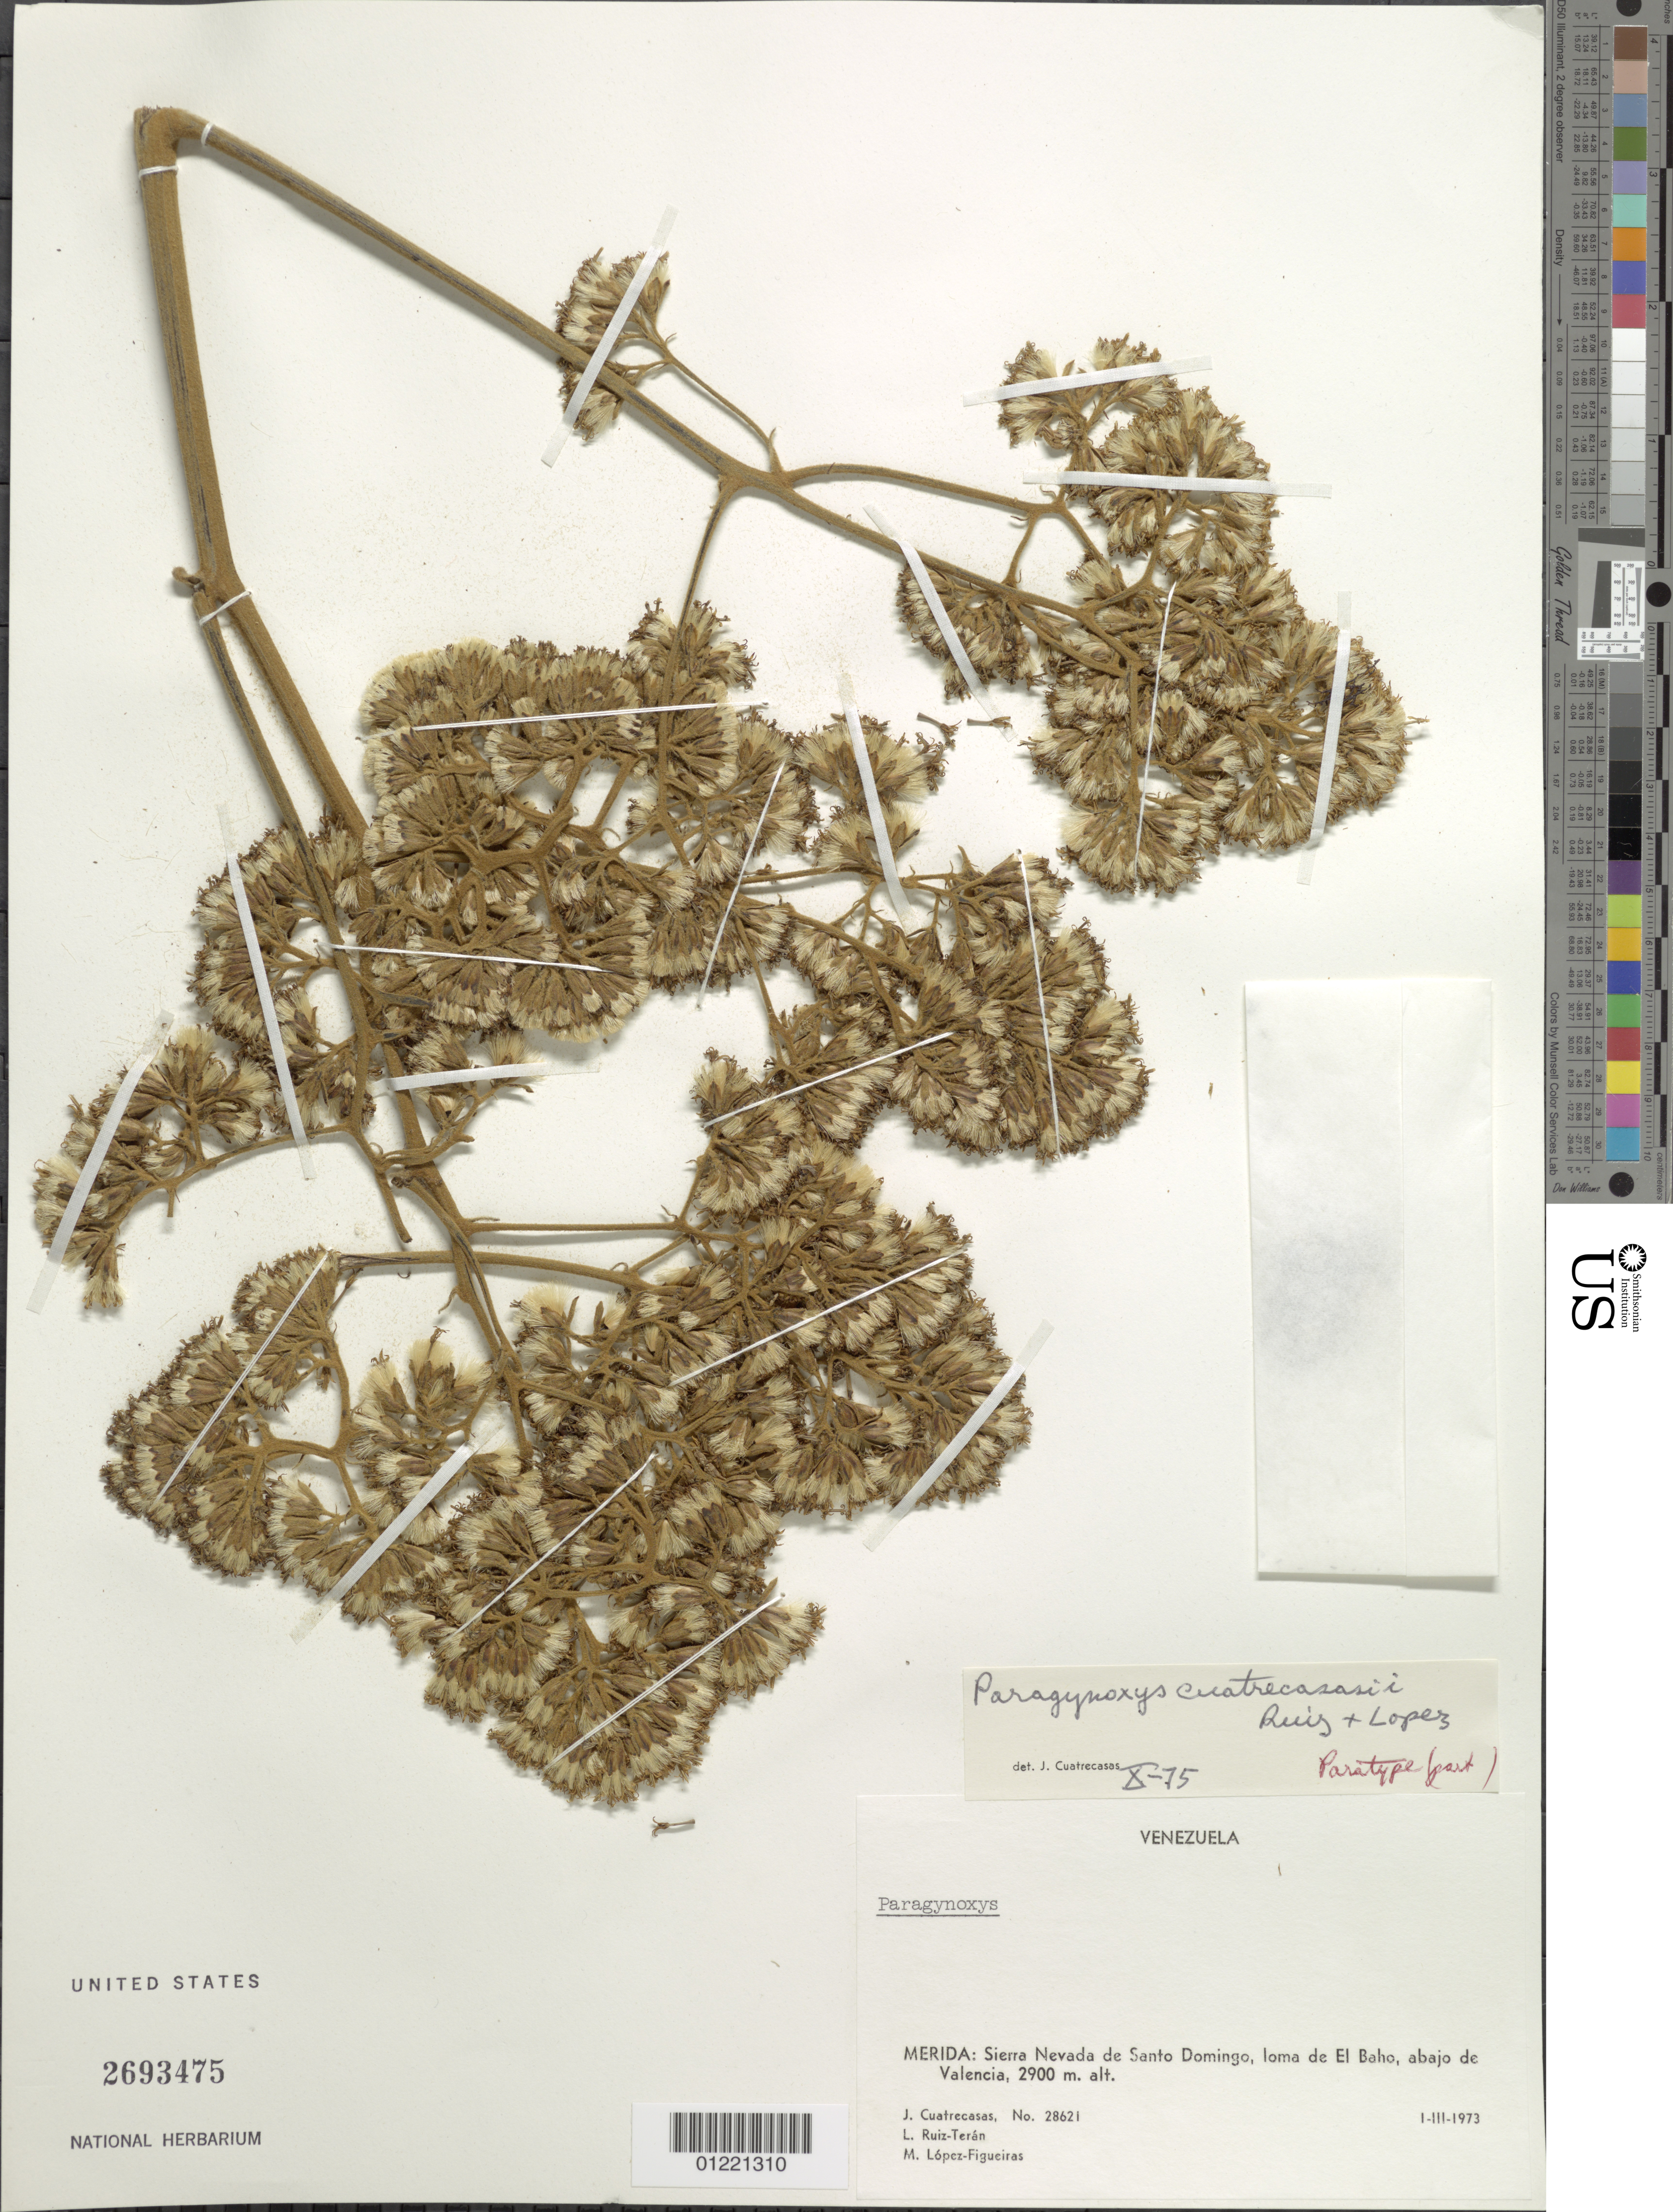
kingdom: Plantae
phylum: Tracheophyta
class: Magnoliopsida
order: Asterales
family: Asteraceae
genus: Paragynoxys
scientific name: Paragynoxys cuatrecasasii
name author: Ruíz-Terán & López Fig.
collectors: J. Cuatrecasas, L. E. Ruíz-Terán & M. López Figueiras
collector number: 28621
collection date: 1973-03-01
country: Venezuela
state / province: Mérida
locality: Sierra Nevada de Santo Domingo, Ioma de El Baho, abajo de Valencia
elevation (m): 2900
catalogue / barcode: US 2693475